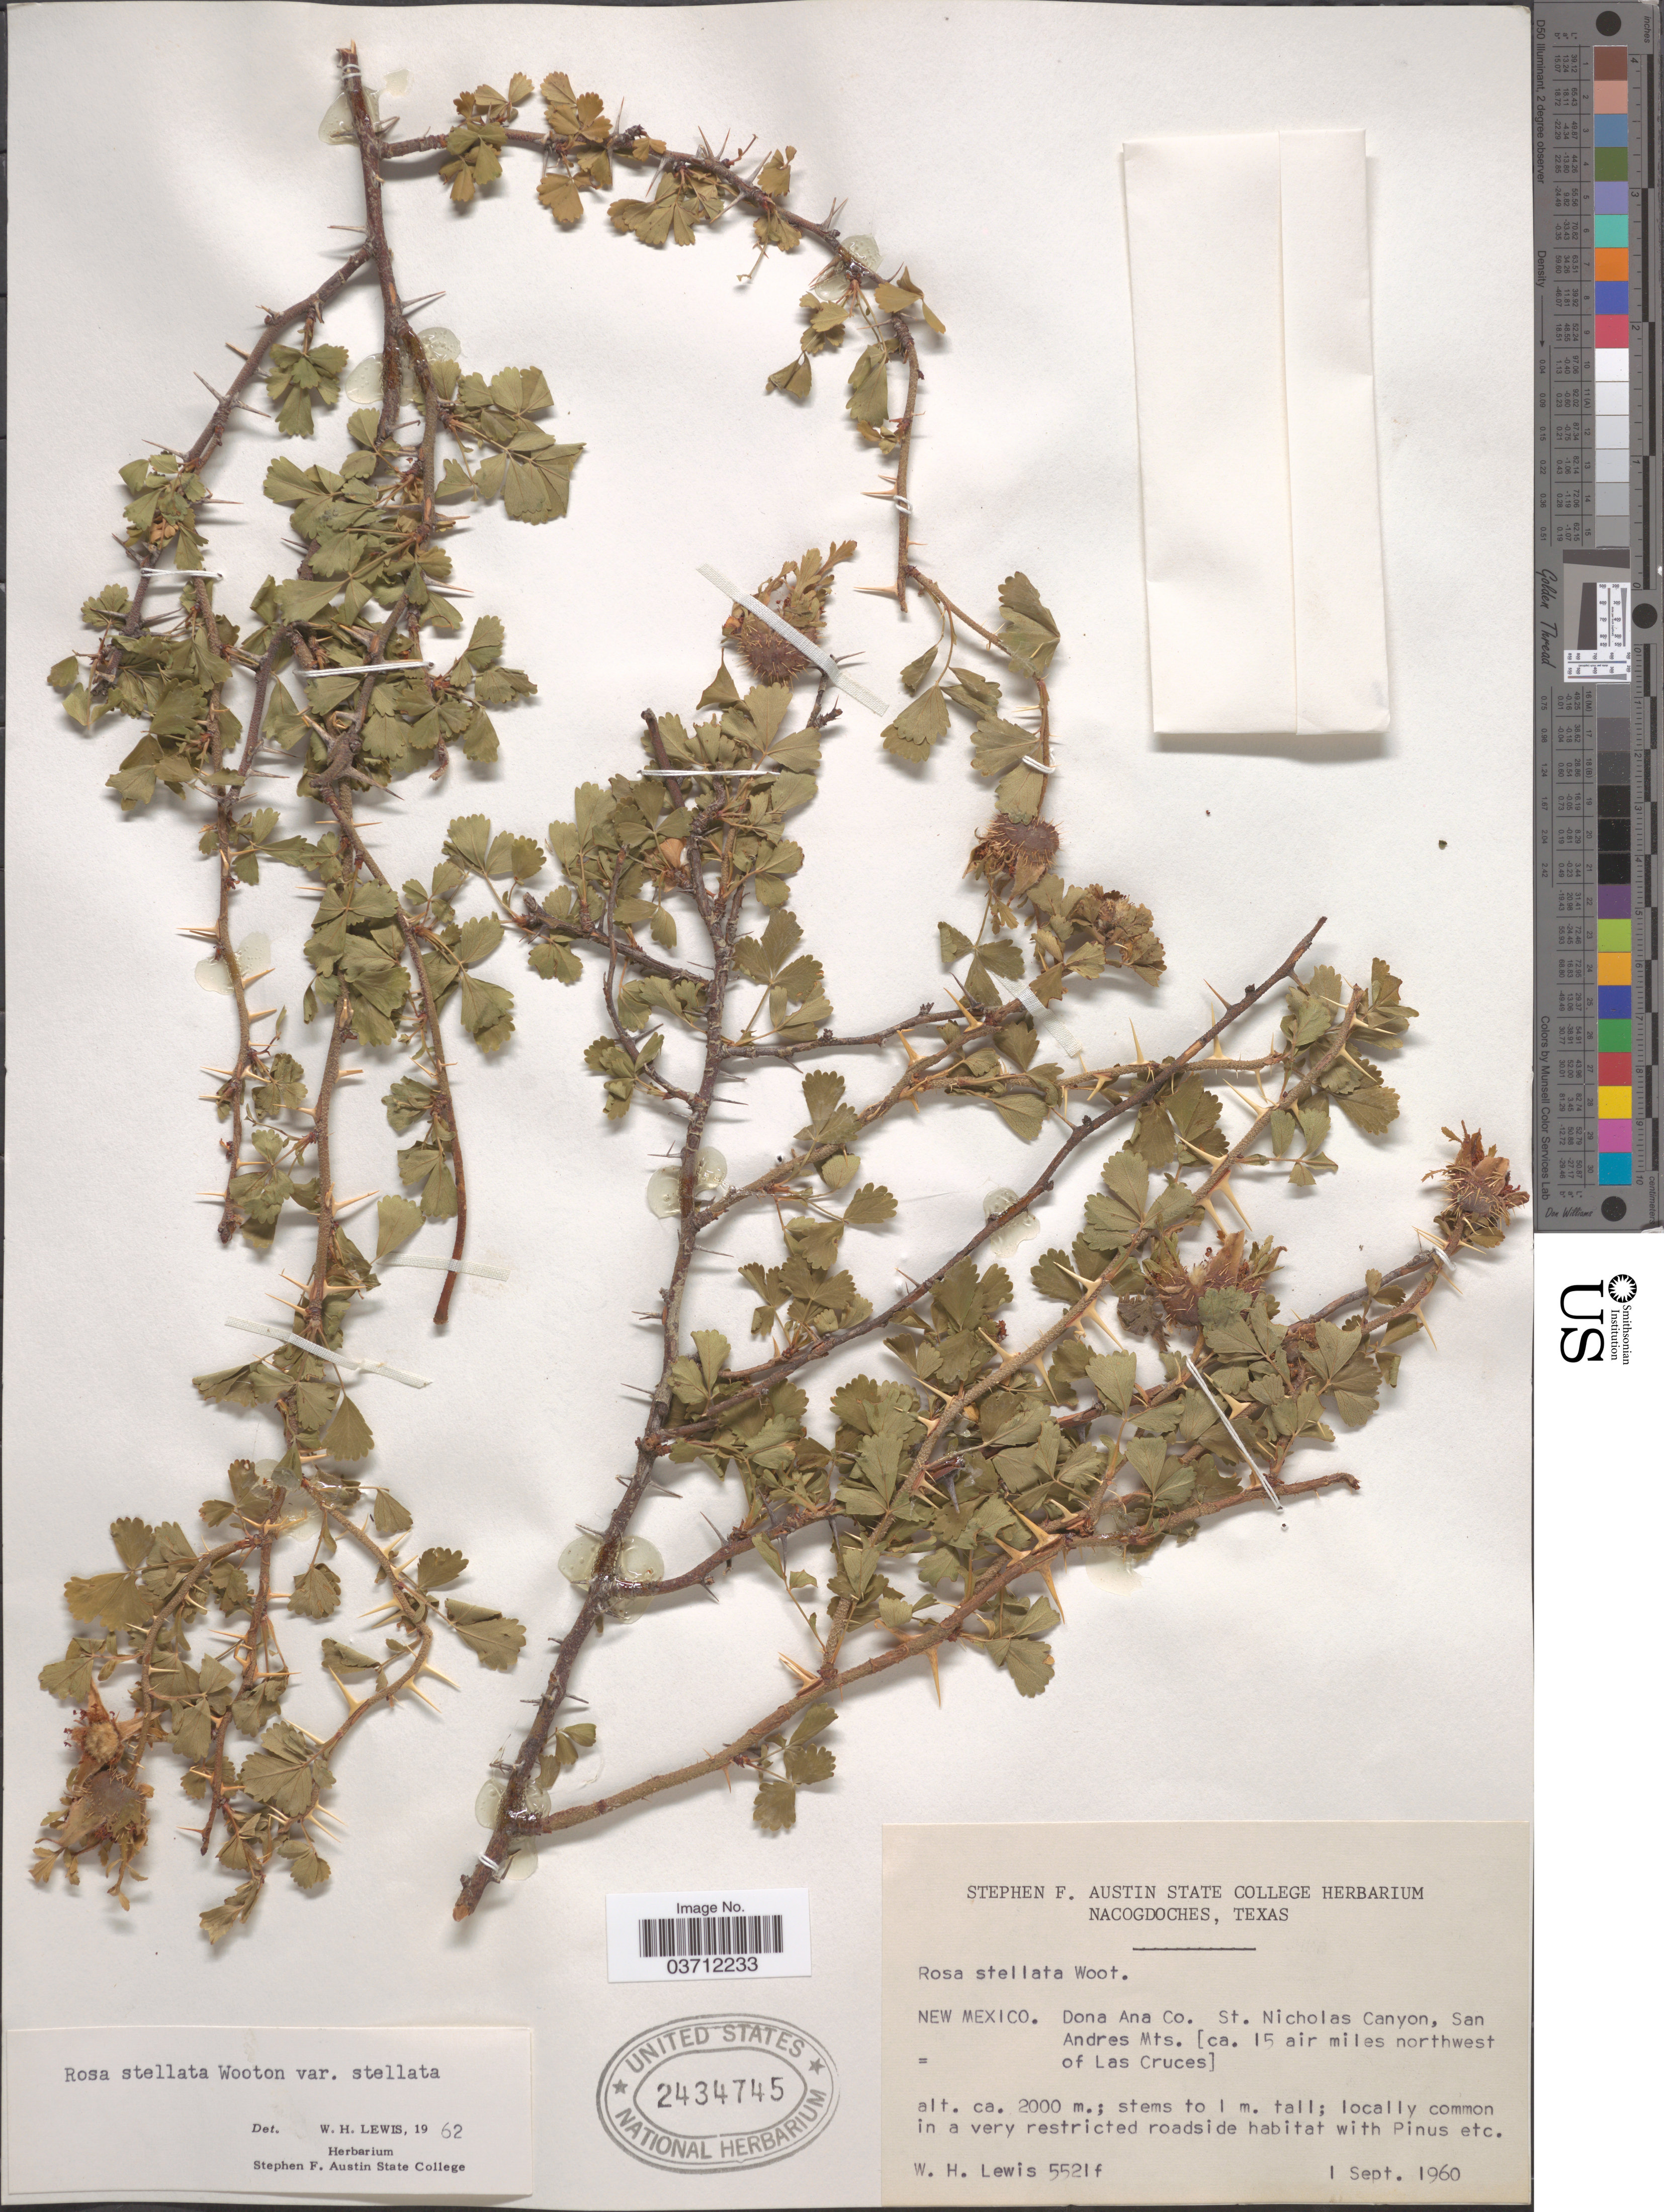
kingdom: Plantae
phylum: Tracheophyta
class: Magnoliopsida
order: Rosales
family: Rosaceae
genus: Rosa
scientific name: Rosa stellata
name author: Wooton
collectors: W. H. Lewis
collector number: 5521f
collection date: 1960-09-01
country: United States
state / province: New Mexico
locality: Dona Ana Co. St. Nicholas Canyon, San Andres Mts. [ca. 15 air miles northwest of Las Cruces].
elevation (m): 2000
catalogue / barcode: US 2434745